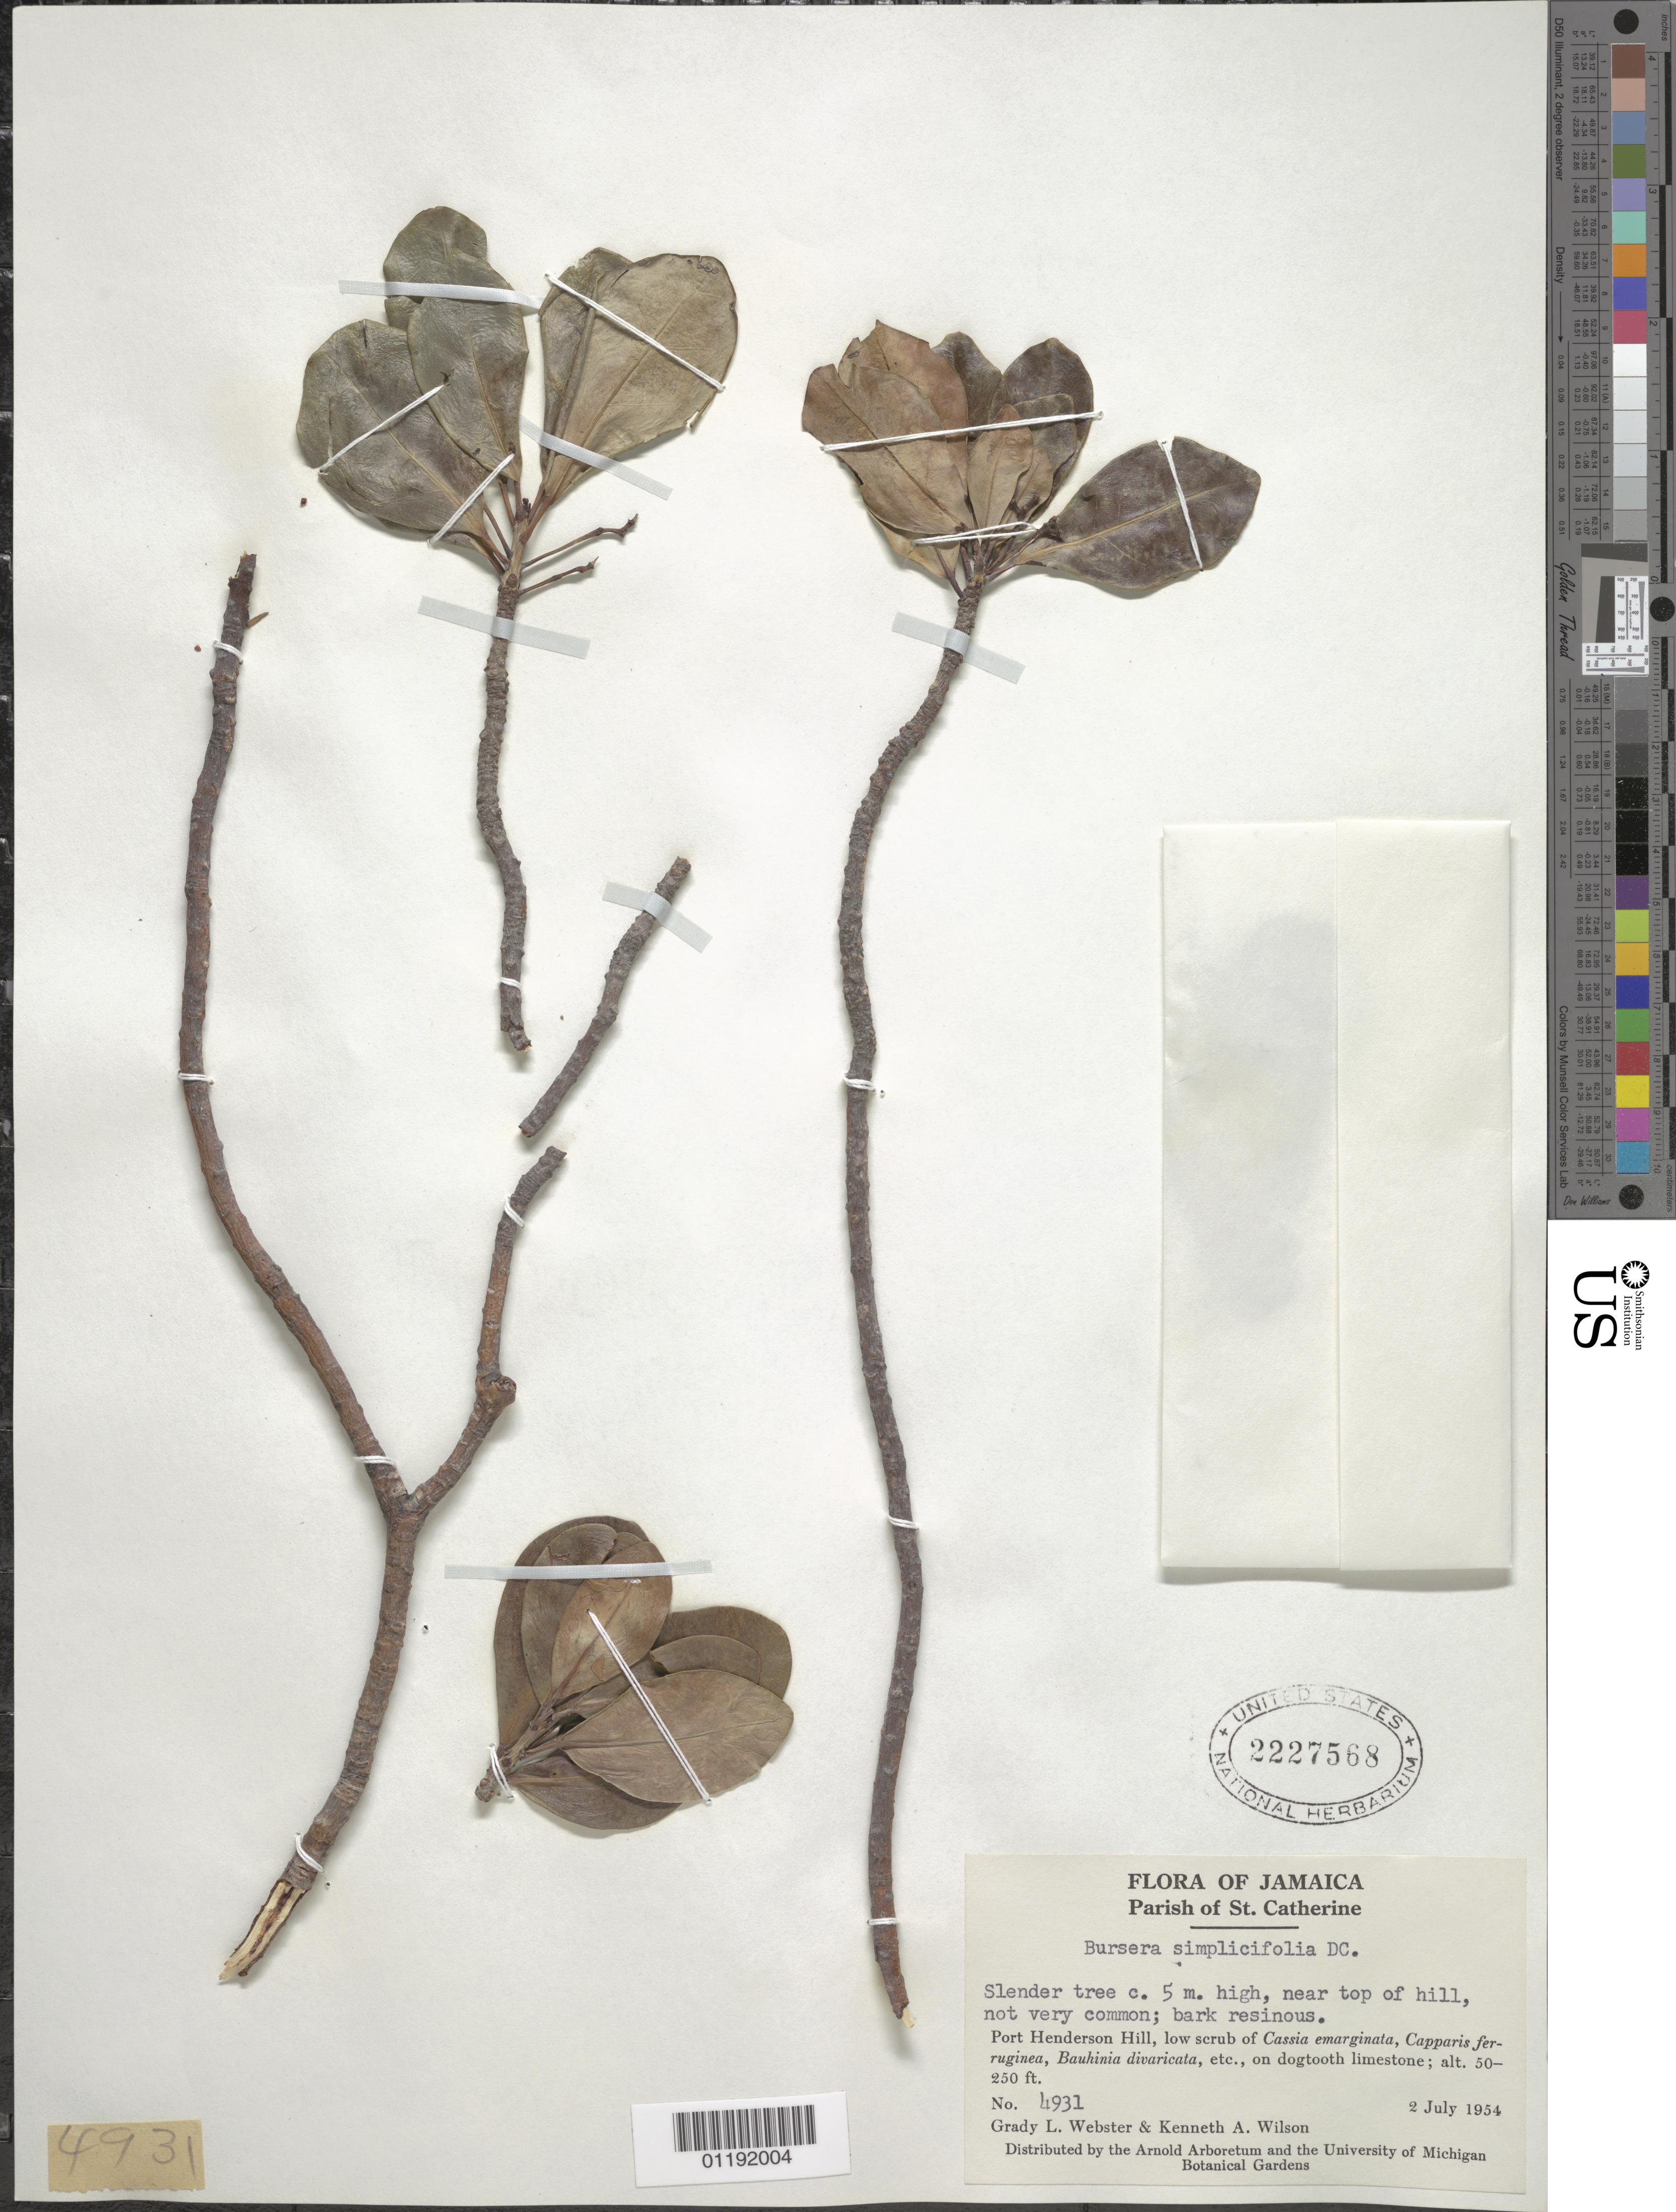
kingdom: Plantae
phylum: Tracheophyta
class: Magnoliopsida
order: Sapindales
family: Burseraceae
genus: Bursera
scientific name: Bursera lunanii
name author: (Spreng.) C.D. Adams & Dandy ex Proctor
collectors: G. L. Webster & K. A. Wilson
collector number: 4931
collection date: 1954-07-02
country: Jamaica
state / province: Saint Catherine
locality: Port Henderson Hill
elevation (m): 15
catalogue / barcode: US 2227568